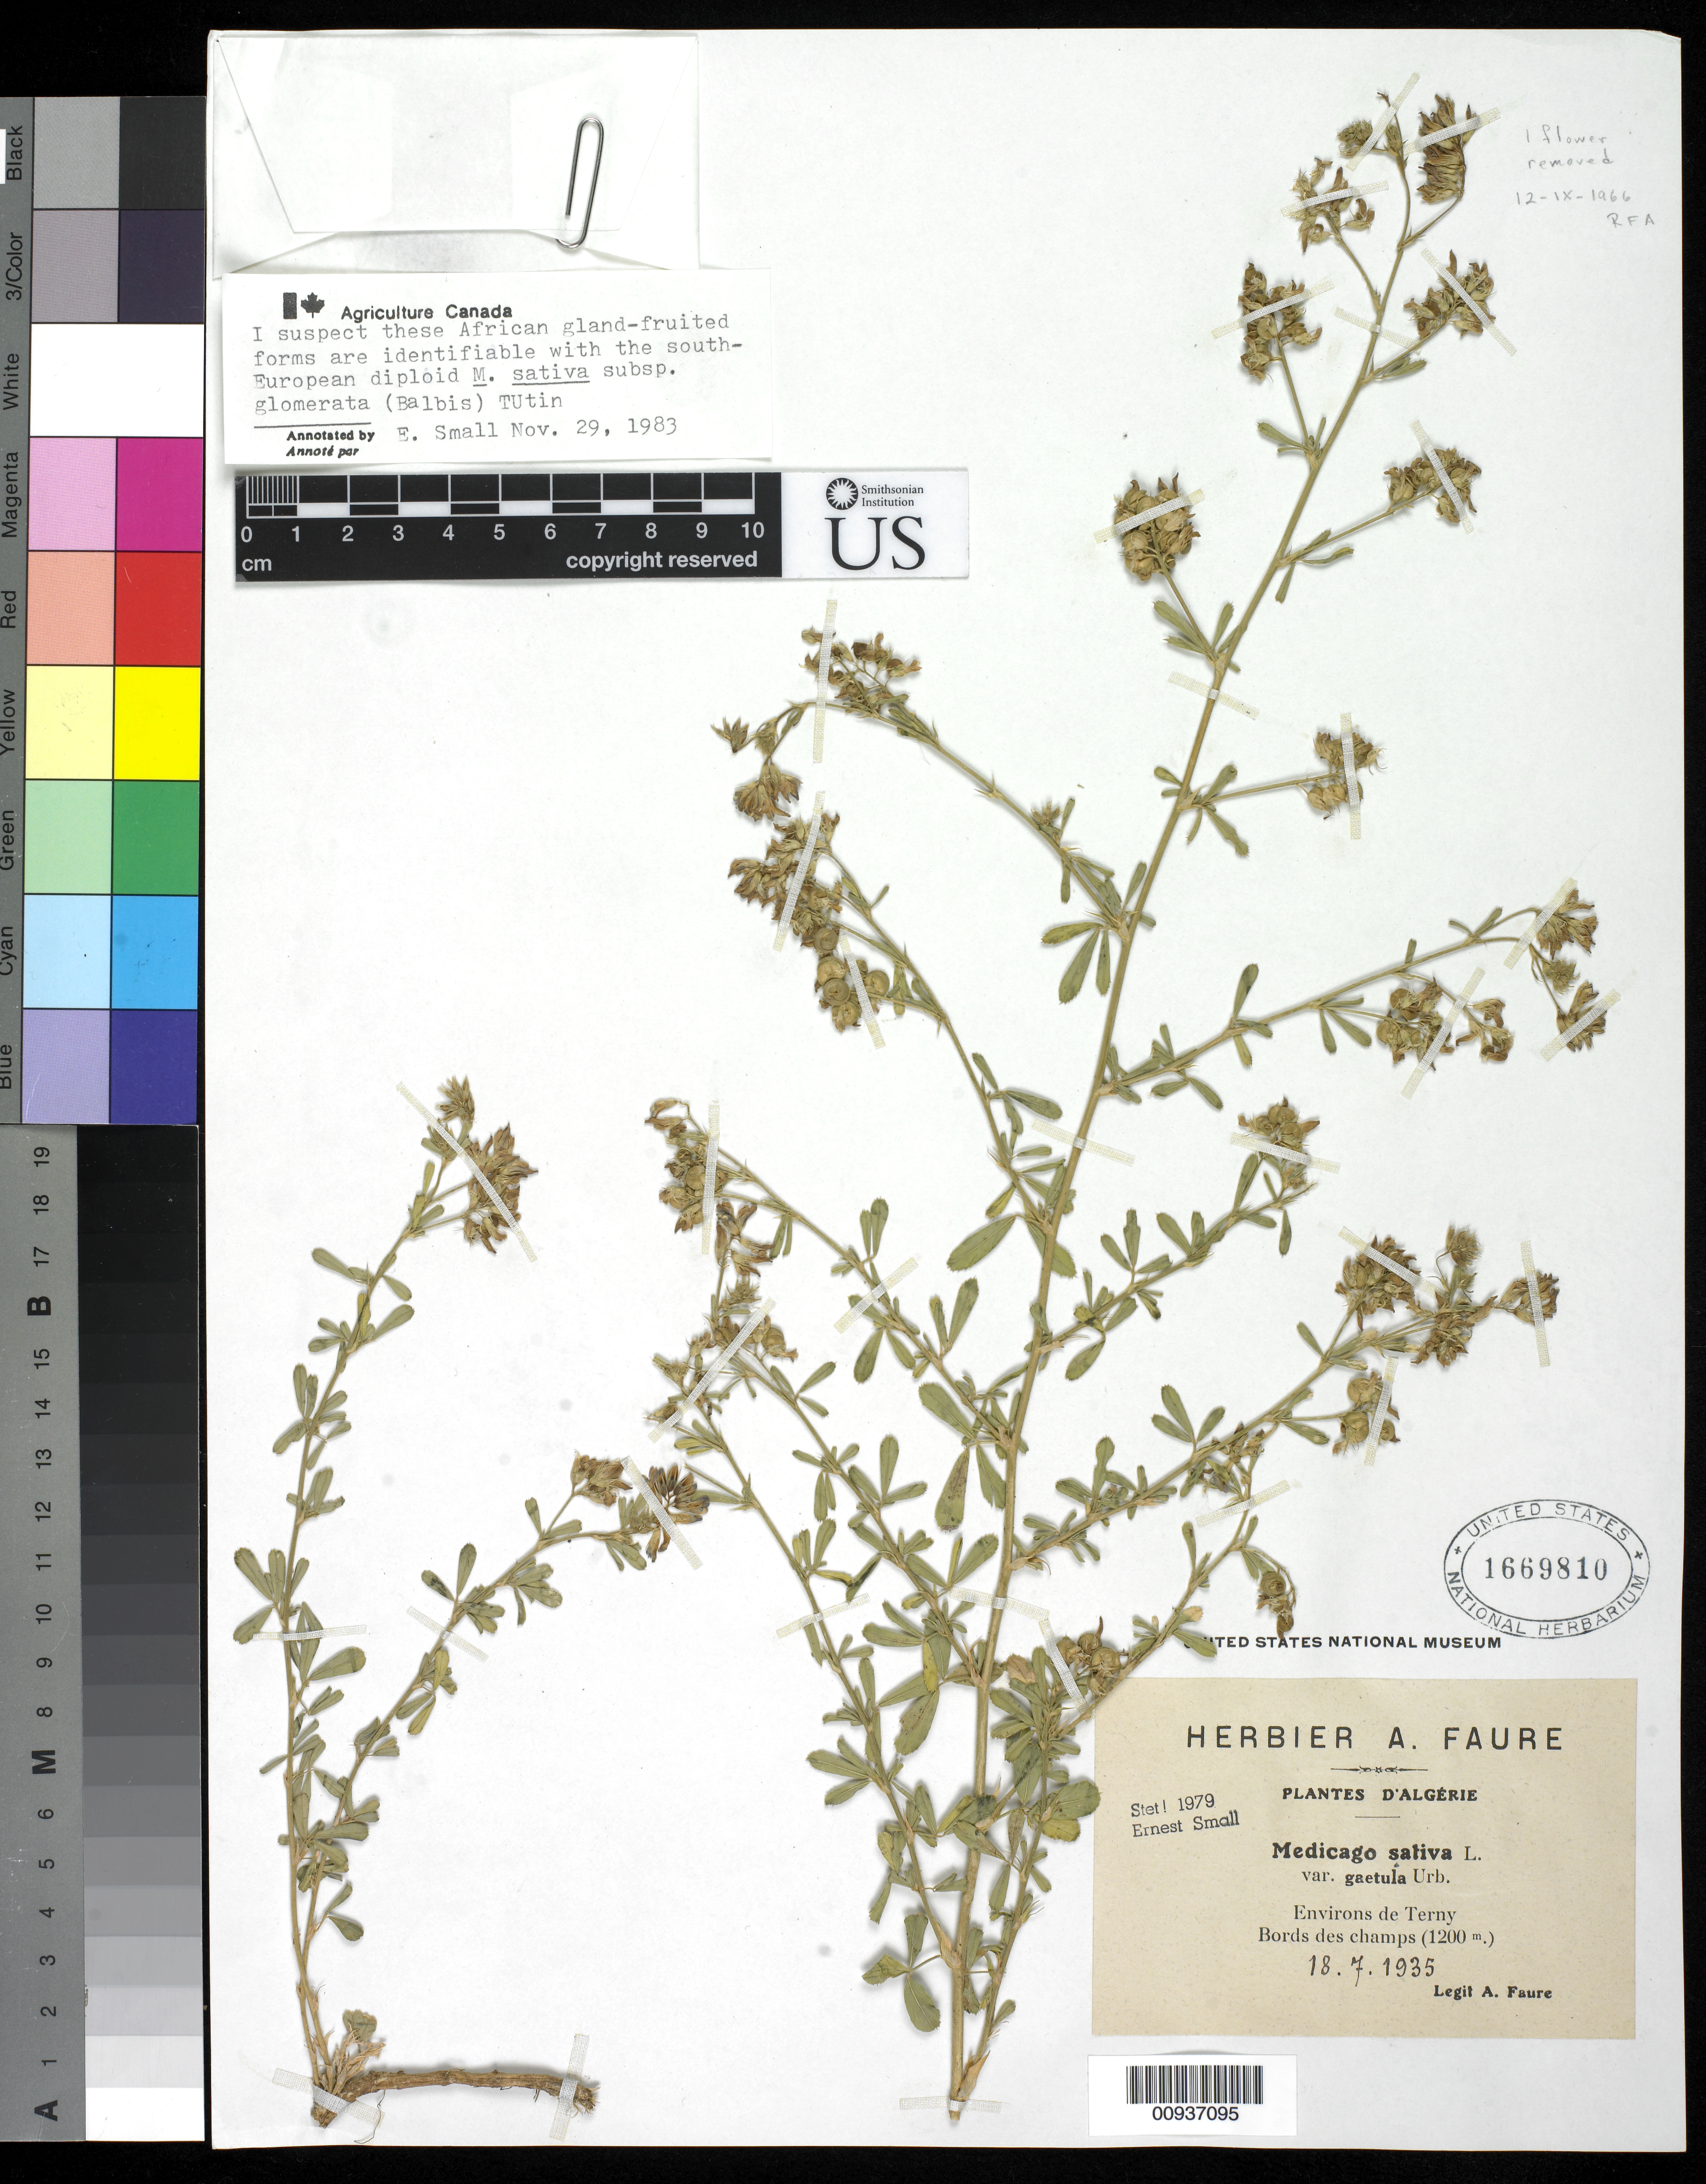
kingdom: Plantae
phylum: Tracheophyta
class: Magnoliopsida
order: Fabales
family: Fabaceae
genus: Medicago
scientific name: Medicago sativa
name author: L.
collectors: A. Faure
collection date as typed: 18 Jul 1935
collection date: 1935-07-18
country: Algeria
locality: Environs de Terny Boards des champs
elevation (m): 1200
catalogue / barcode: US 1669810